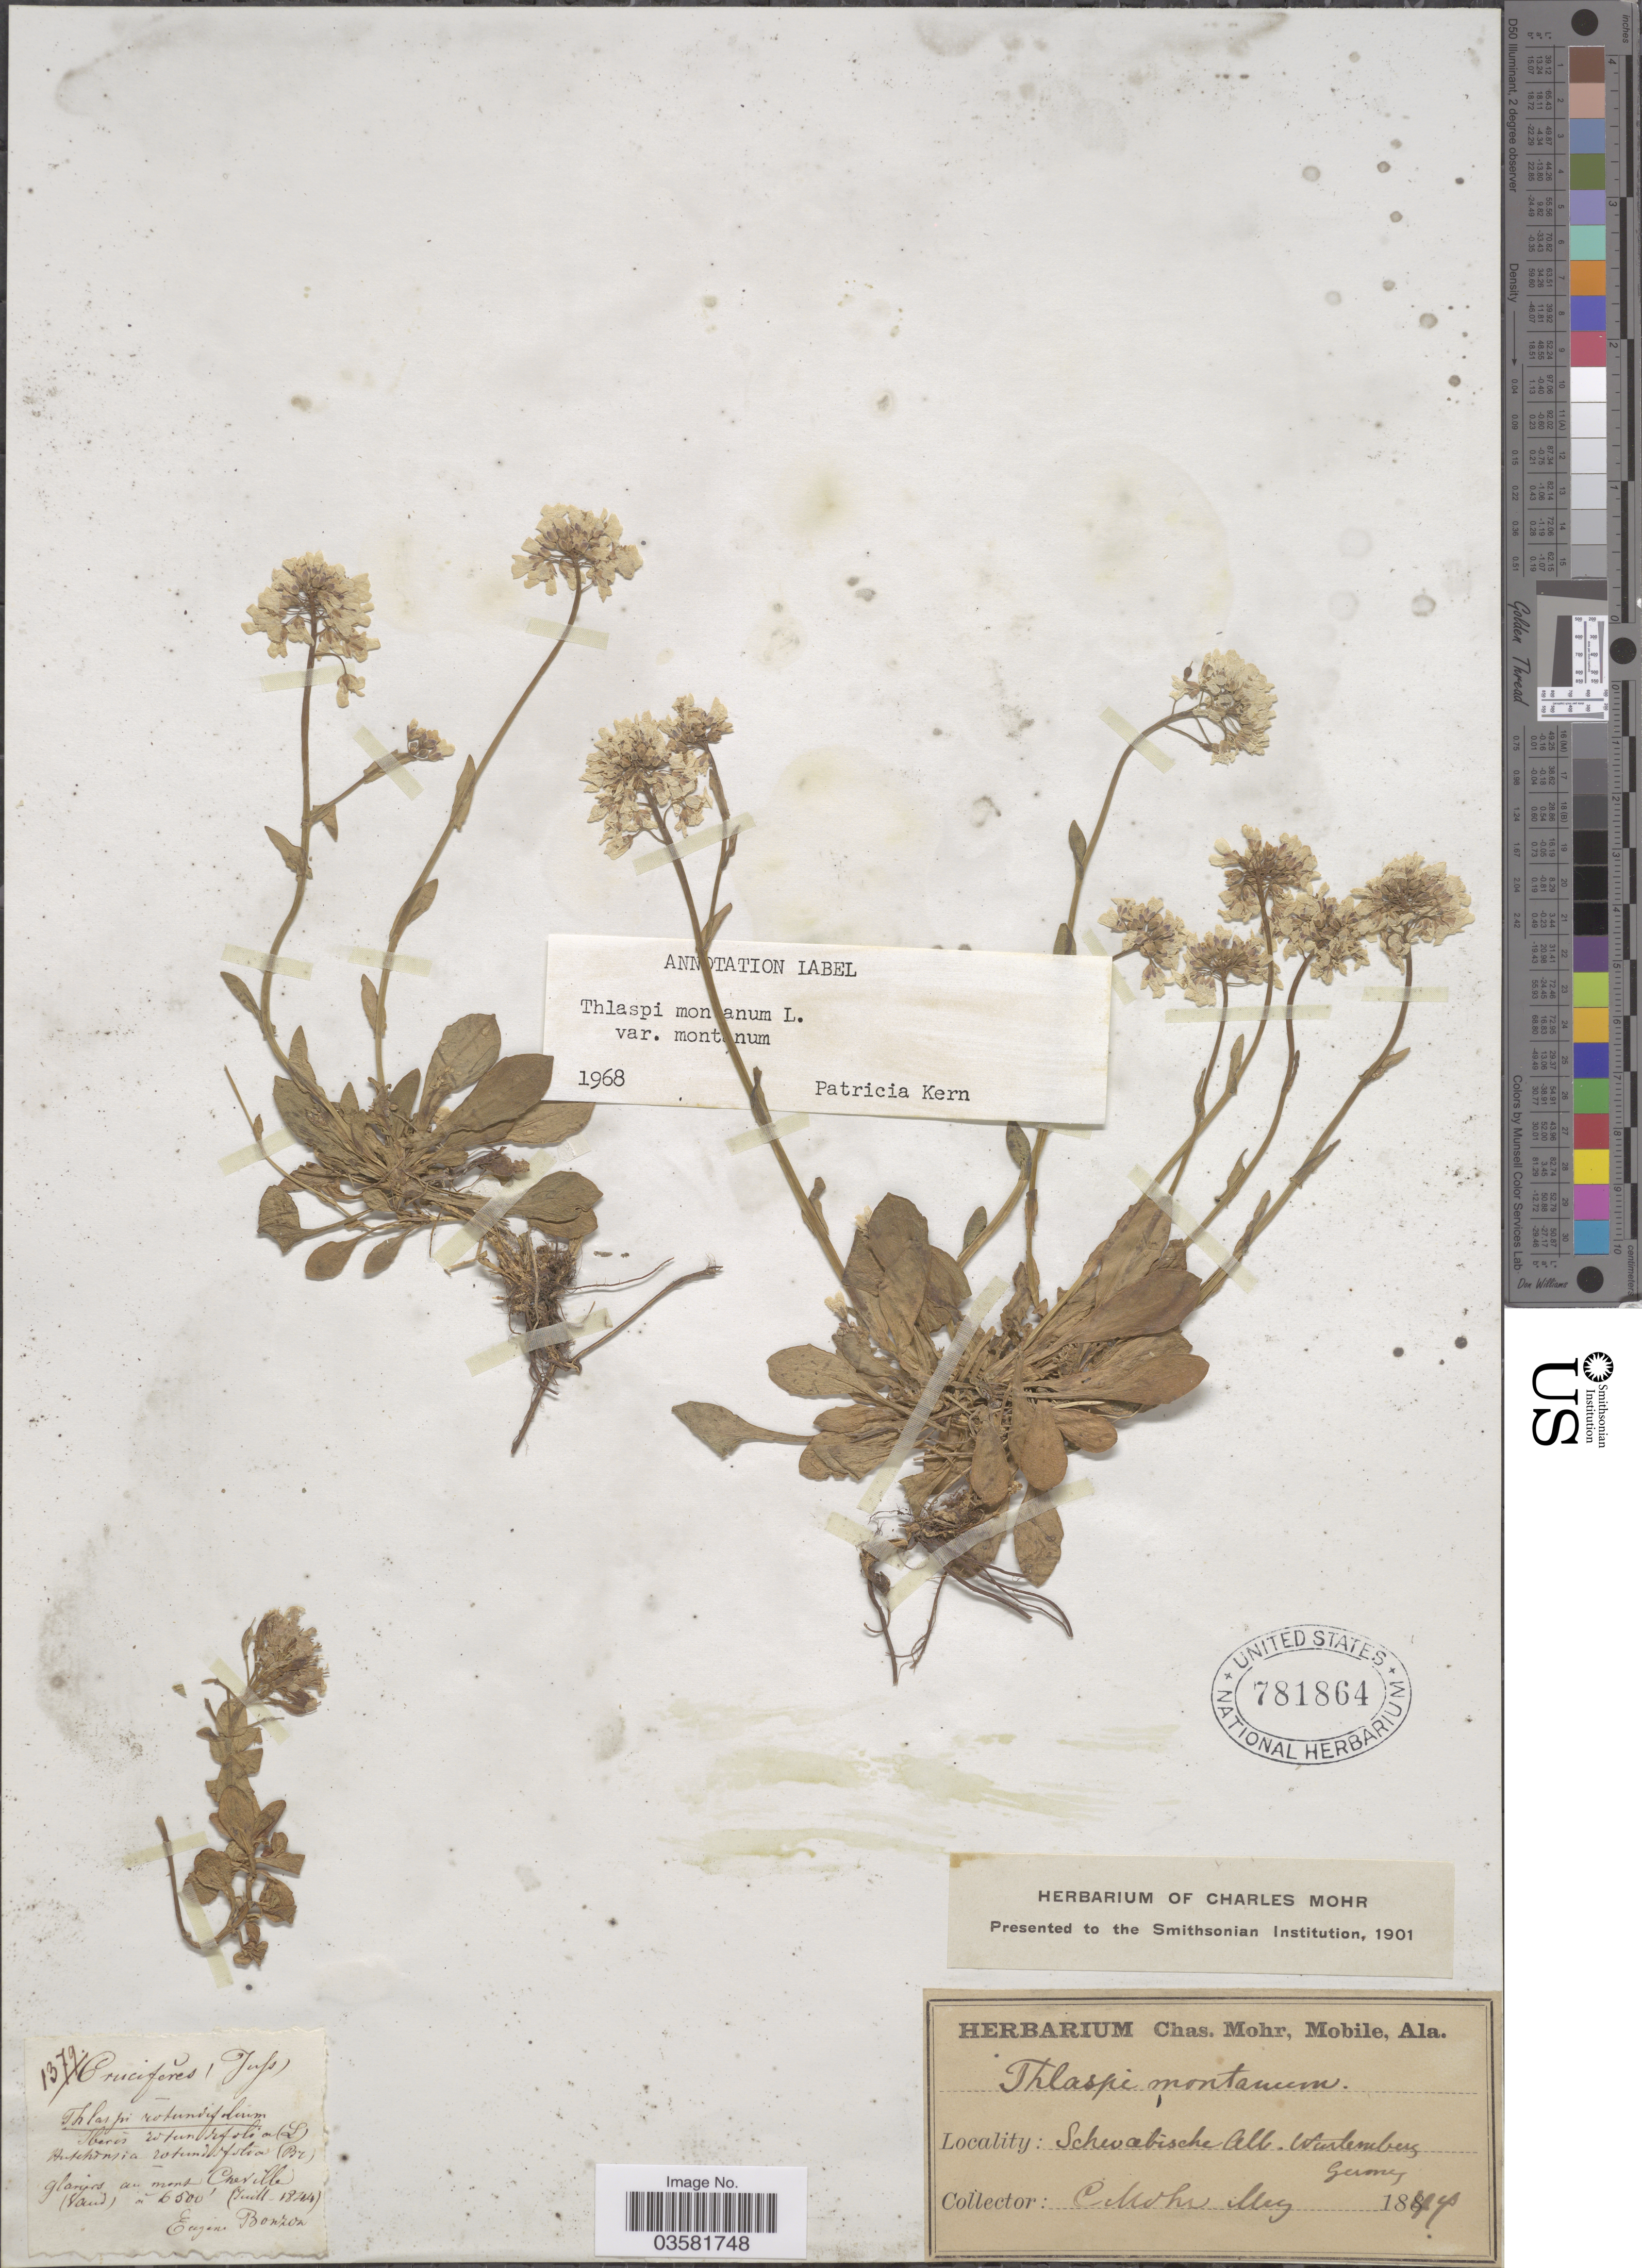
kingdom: Plantae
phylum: Tracheophyta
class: Magnoliopsida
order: Brassicales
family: Brassicaceae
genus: Thlaspi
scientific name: Thlaspi montanum var. montanum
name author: L.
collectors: Mohr, C. T. (herbarium) & E. Bonzon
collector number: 1379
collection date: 1844-07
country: Switzerland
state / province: Vaud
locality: Schwatische Alb. Nurtembehrg Germy. Glarys au mont Cheville (Vaud).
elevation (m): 1981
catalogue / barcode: US 781864